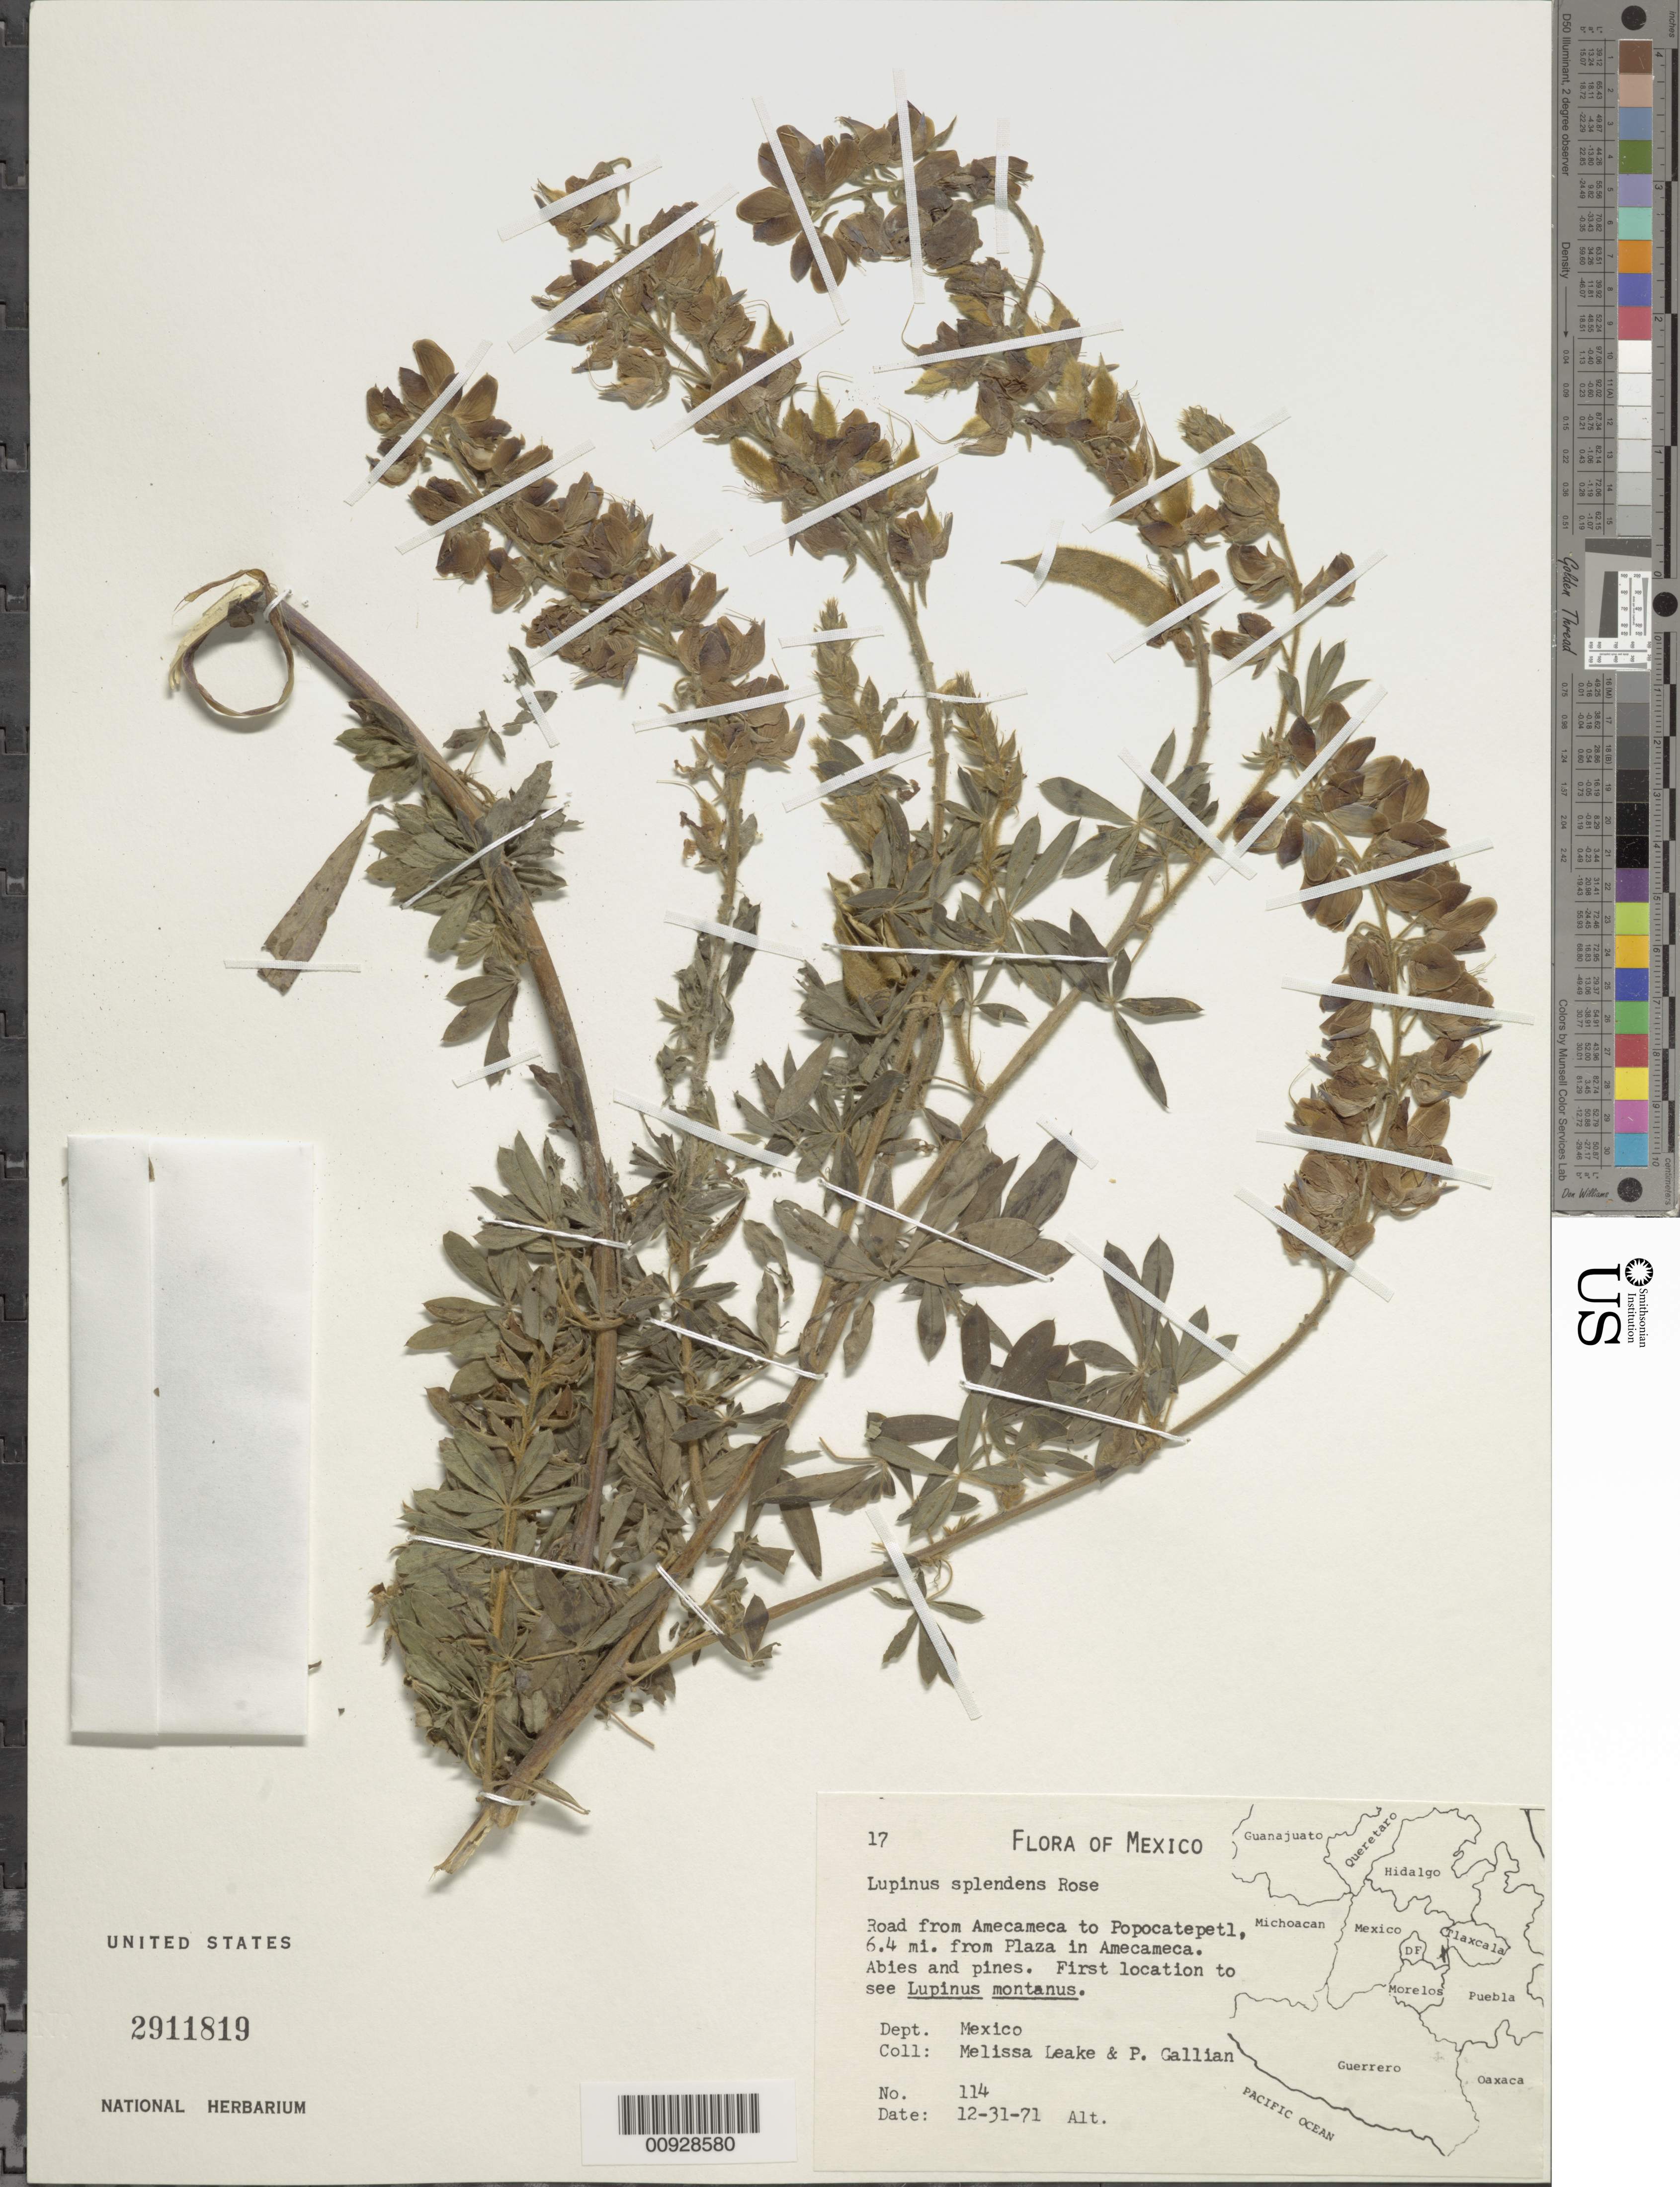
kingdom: Plantae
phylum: Tracheophyta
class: Magnoliopsida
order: Fabales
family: Fabaceae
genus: Lupinus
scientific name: Lupinus splendens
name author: Rose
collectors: M. Leake & Gallian, P.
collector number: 114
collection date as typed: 31 Dec 1971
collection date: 1971-12-31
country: Mexico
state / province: México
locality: Road from Amecameca to Popocatepetl, 6.4 mi. from Plaza in Amecameca.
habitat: Abies and pines. First location to see Lupinus montanus.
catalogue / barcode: US 2911819